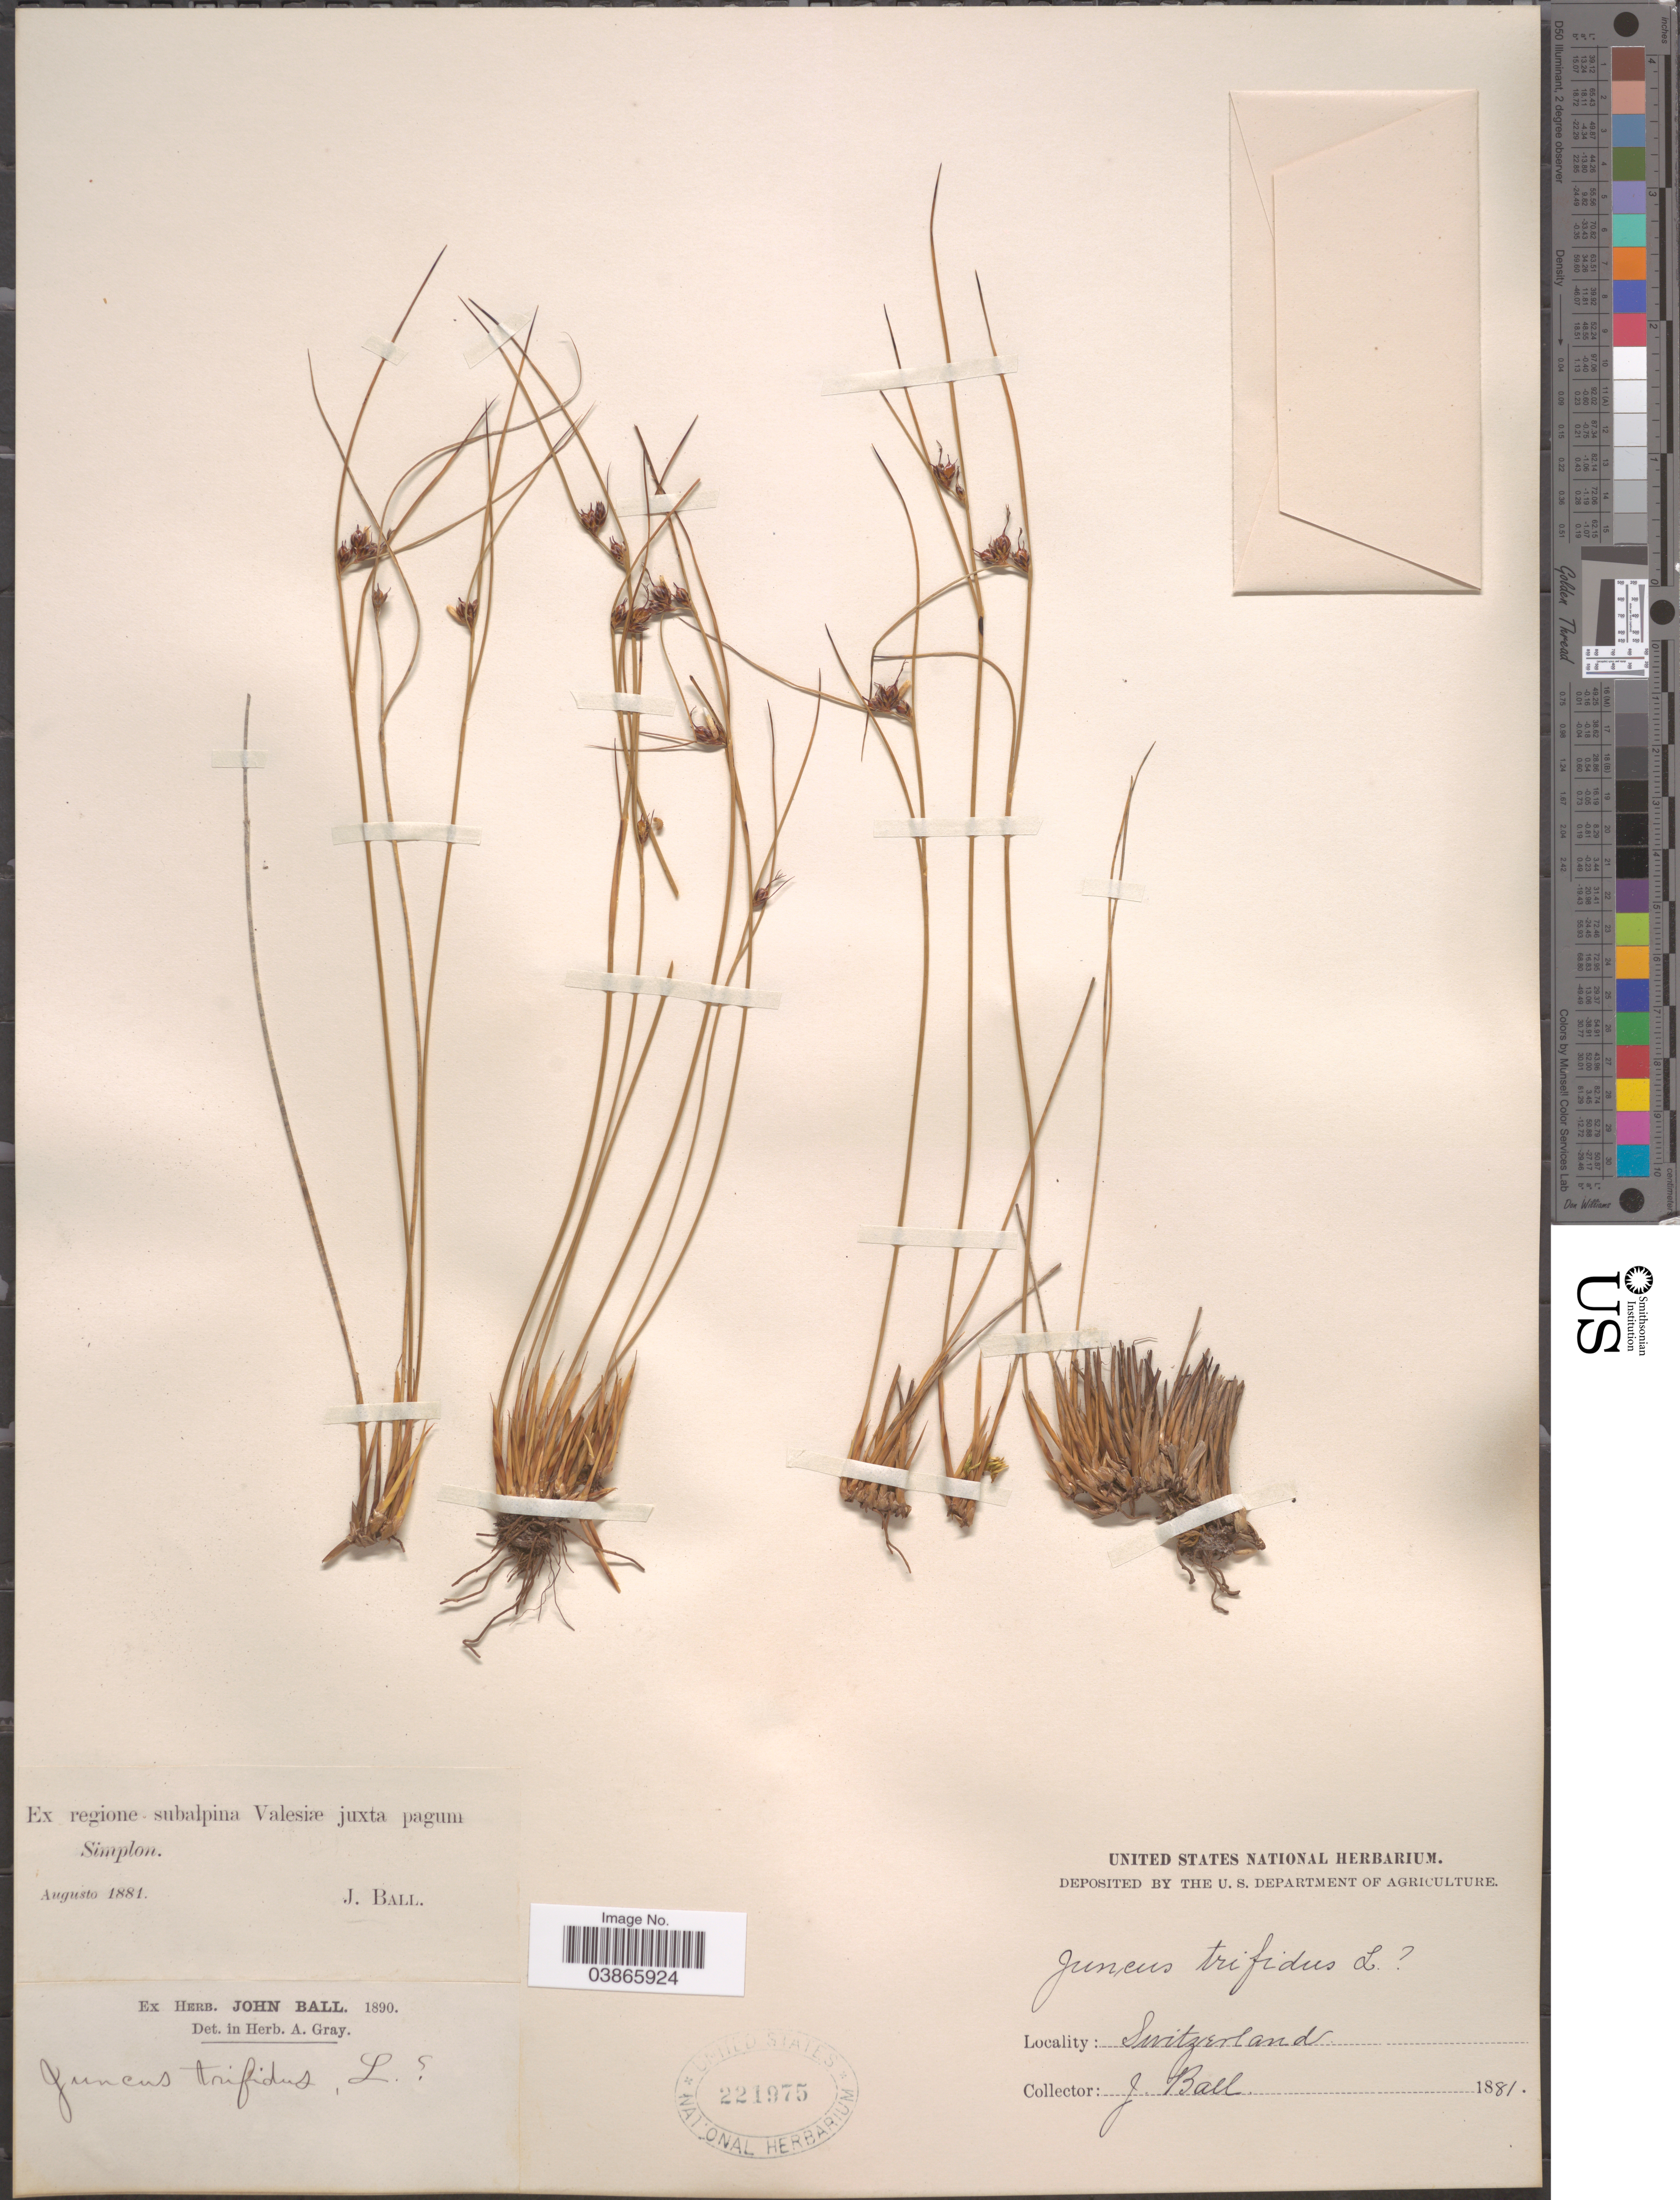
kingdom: Plantae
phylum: Tracheophyta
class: Liliopsida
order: Poales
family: Juncaceae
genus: Juncus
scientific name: Juncus trifidus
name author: L.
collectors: J. Ball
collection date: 1881-08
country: Switzerland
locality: Ex regione subalpina Valesiæ juxta pagum Simplon.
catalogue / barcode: US 221975